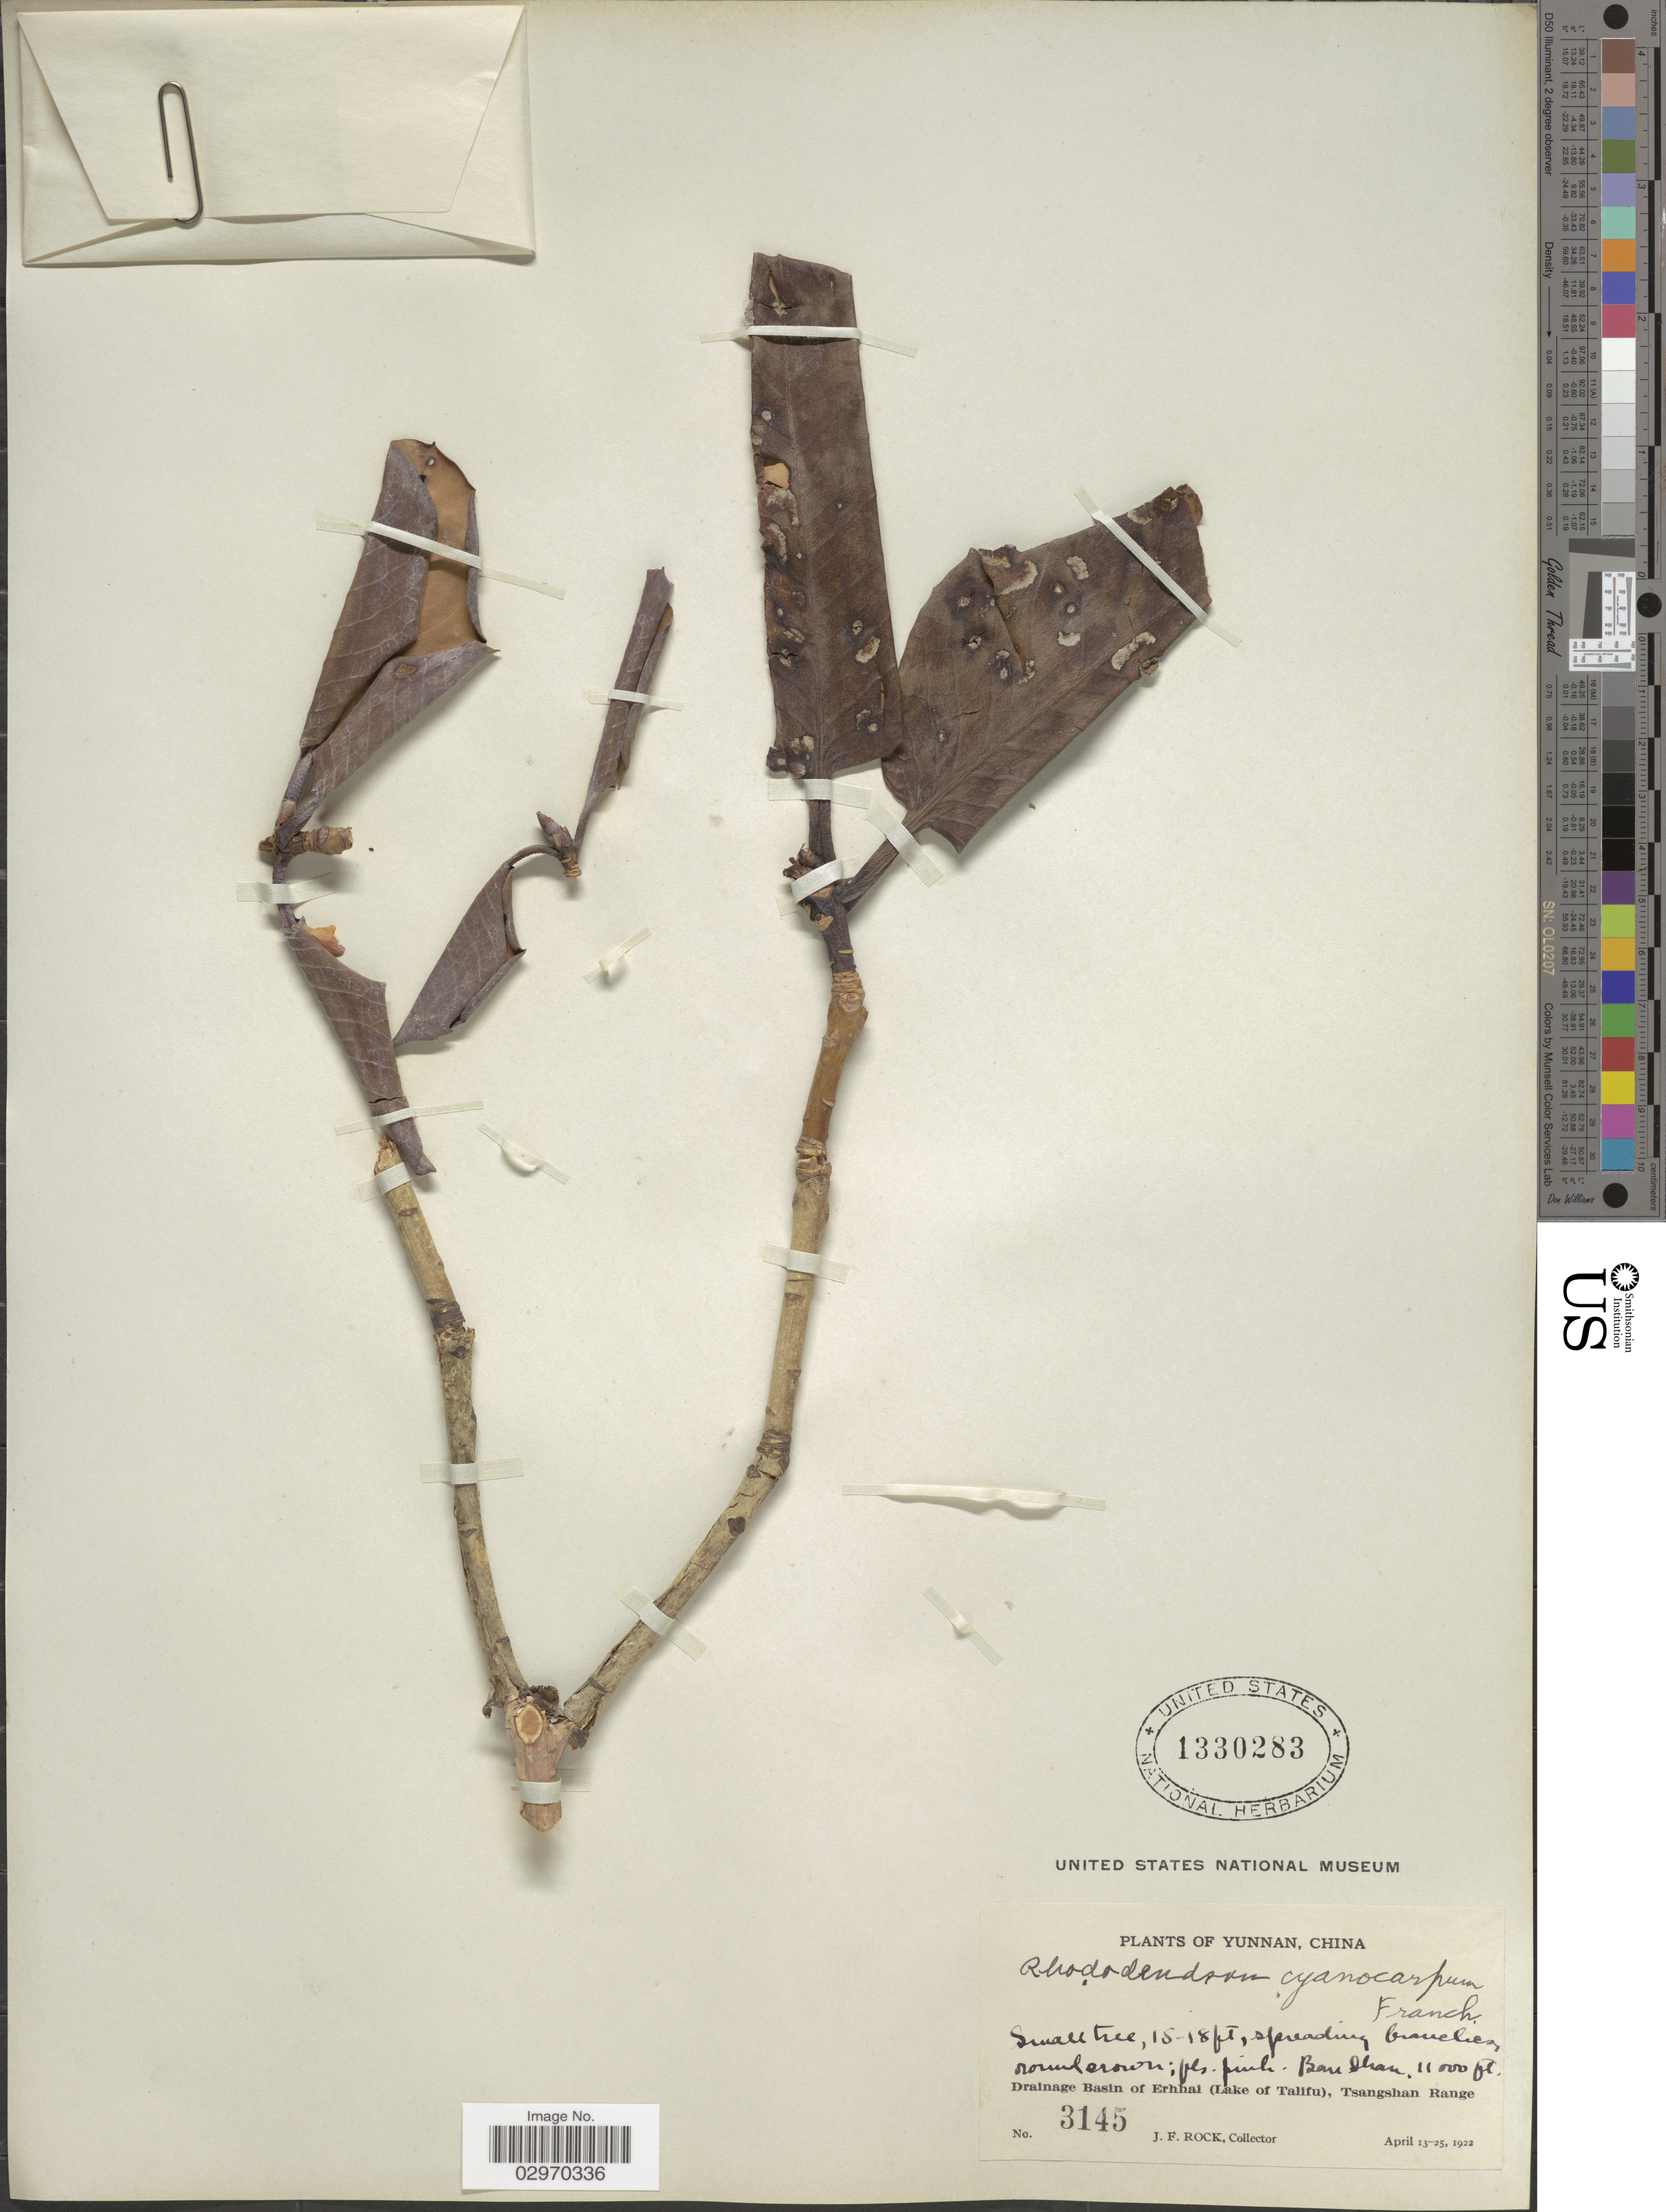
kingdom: Plantae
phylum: Tracheophyta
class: Magnoliopsida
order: Ericales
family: Ericaceae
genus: Rhododendron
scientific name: Rhododendron cyanocarpum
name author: (Franch.) Franch. ex W.W. Sm.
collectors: J. Rock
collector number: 3145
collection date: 1922-04-13/1922-04-25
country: China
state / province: Yunnan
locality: Ban Shan. Drainage Basin of Erhhai (Lake of Talifu), Tsangshan Range.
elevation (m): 3353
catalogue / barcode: US 1330283